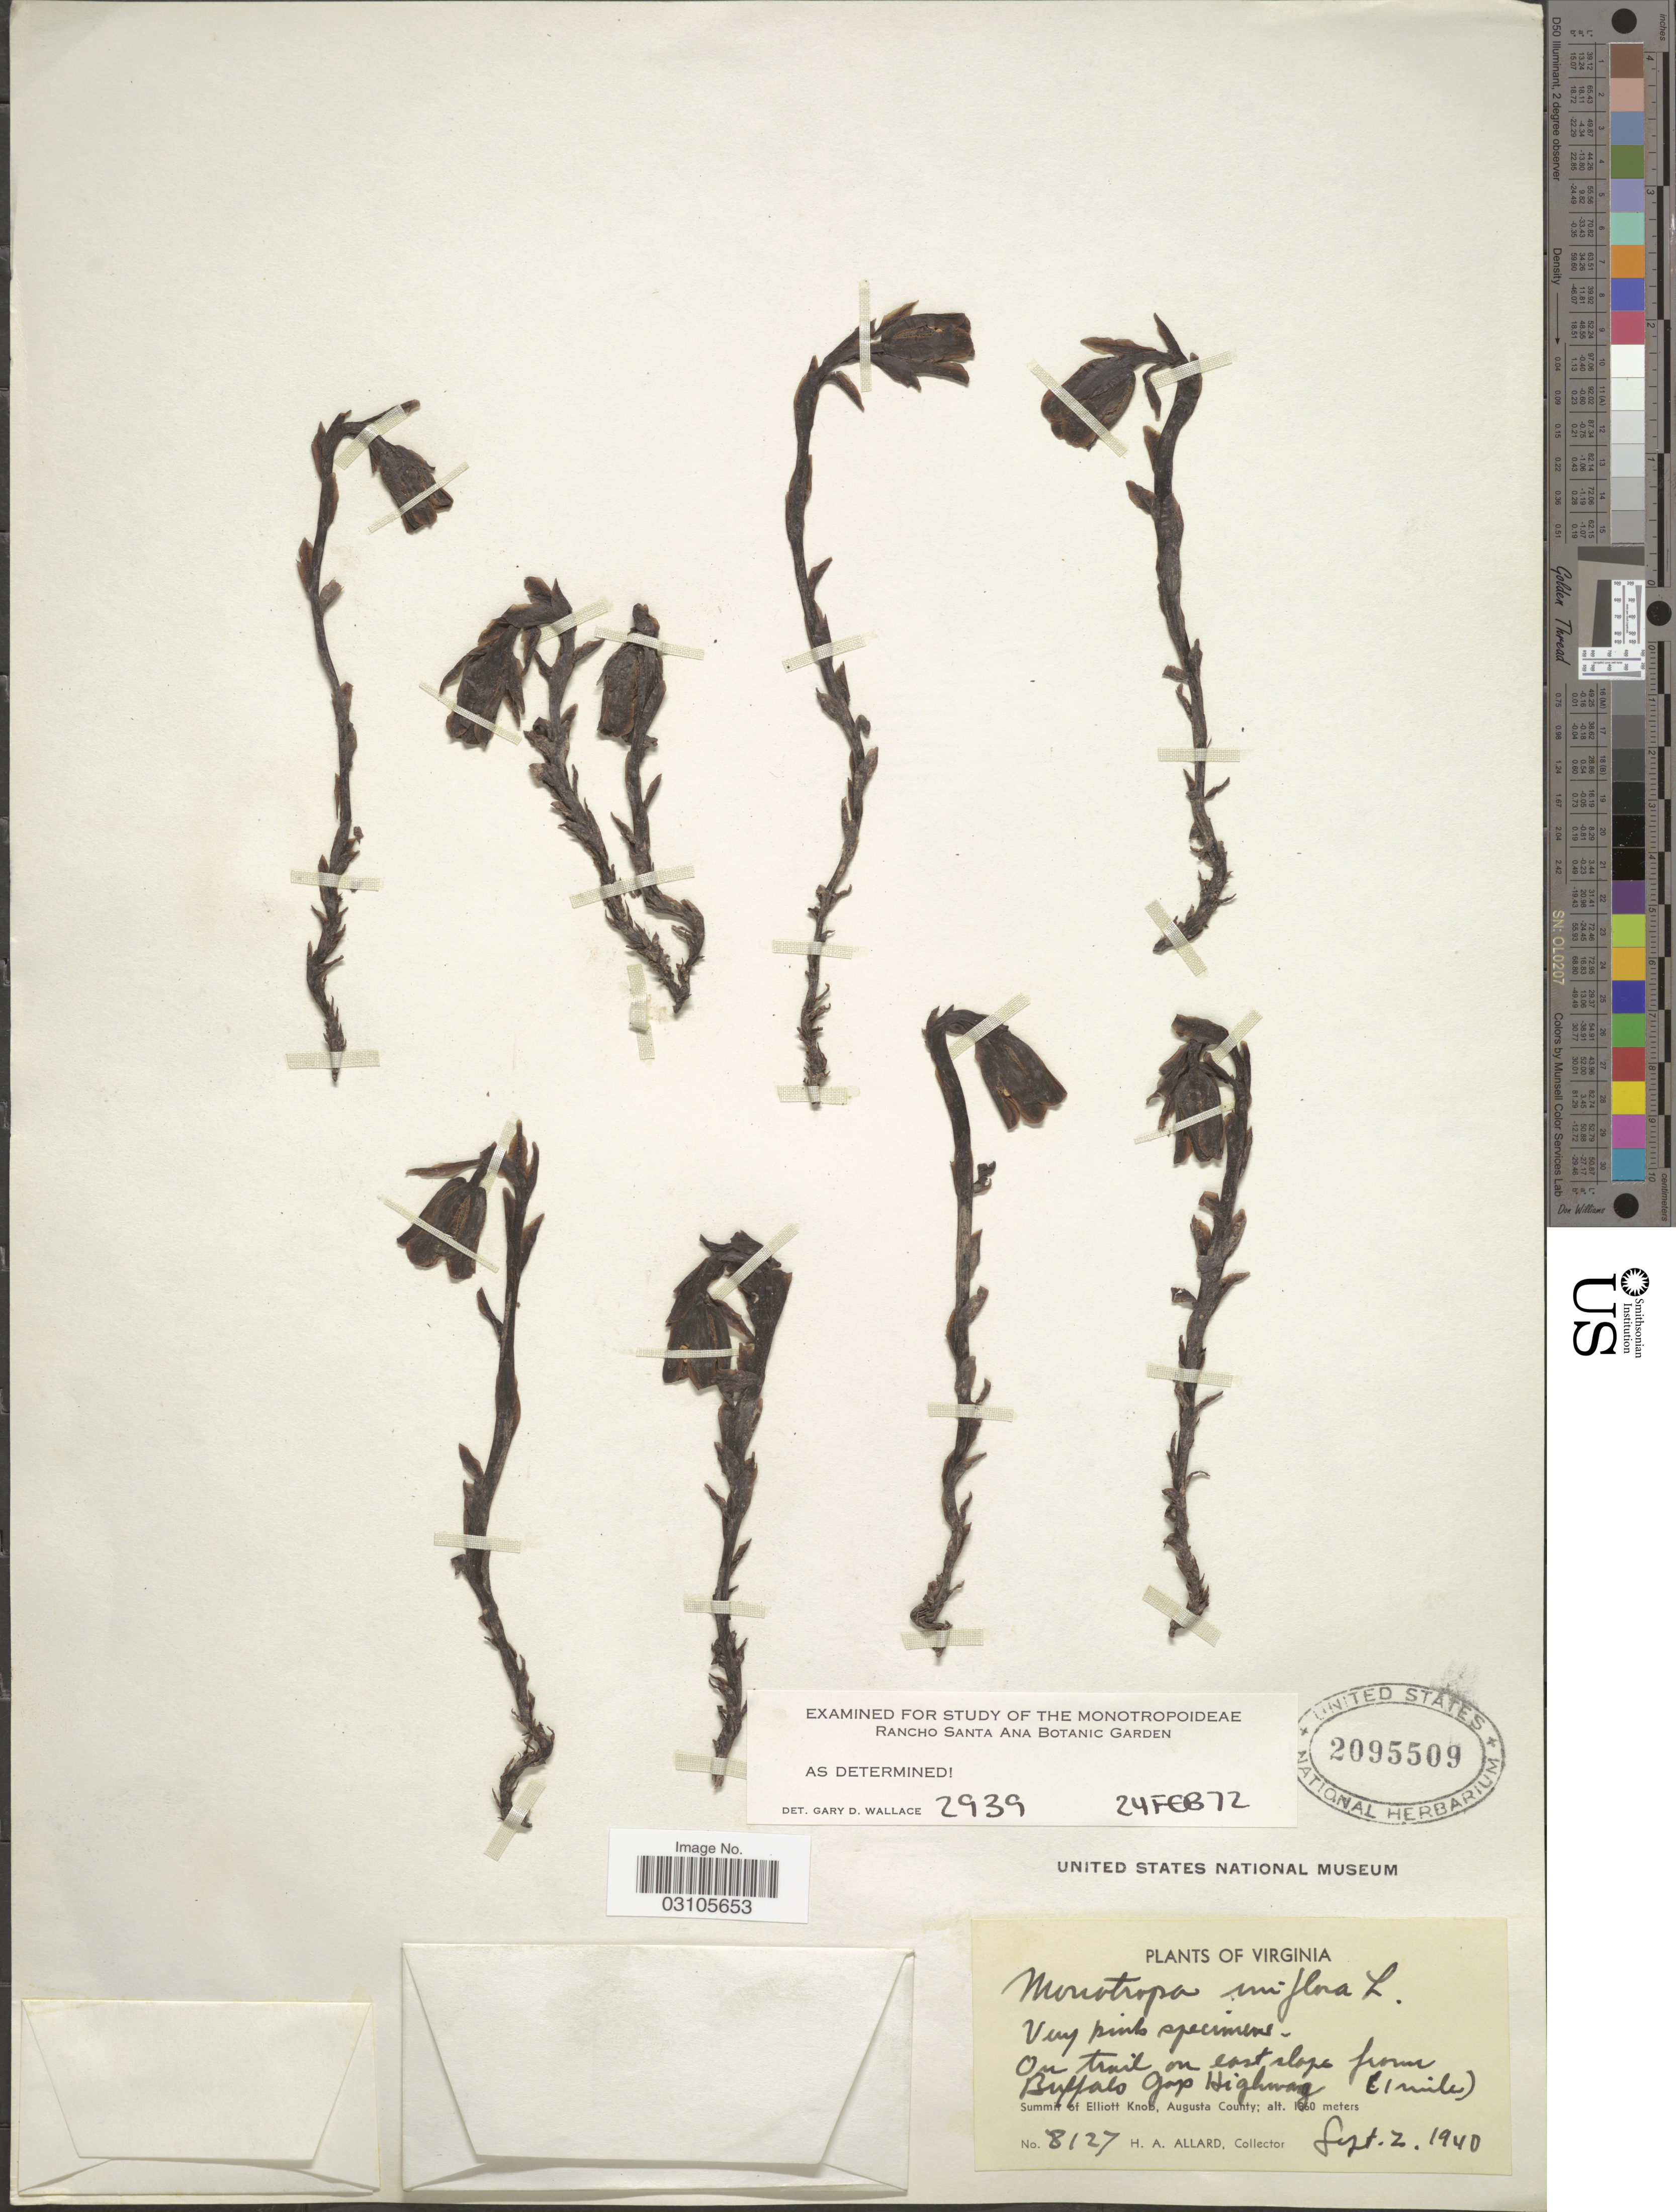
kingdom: Plantae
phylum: Tracheophyta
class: Magnoliopsida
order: Ericales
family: Ericaceae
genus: Monotropa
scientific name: Monotropa uniflora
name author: L.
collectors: H. A. Allard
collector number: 8127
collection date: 1940-09-02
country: United States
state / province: Virginia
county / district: Augusta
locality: On trail on east slope from Buffalo Gap Highway (1 mile) Summit of Elliot Knob, Augusta County.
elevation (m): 1860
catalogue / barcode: US 2095509